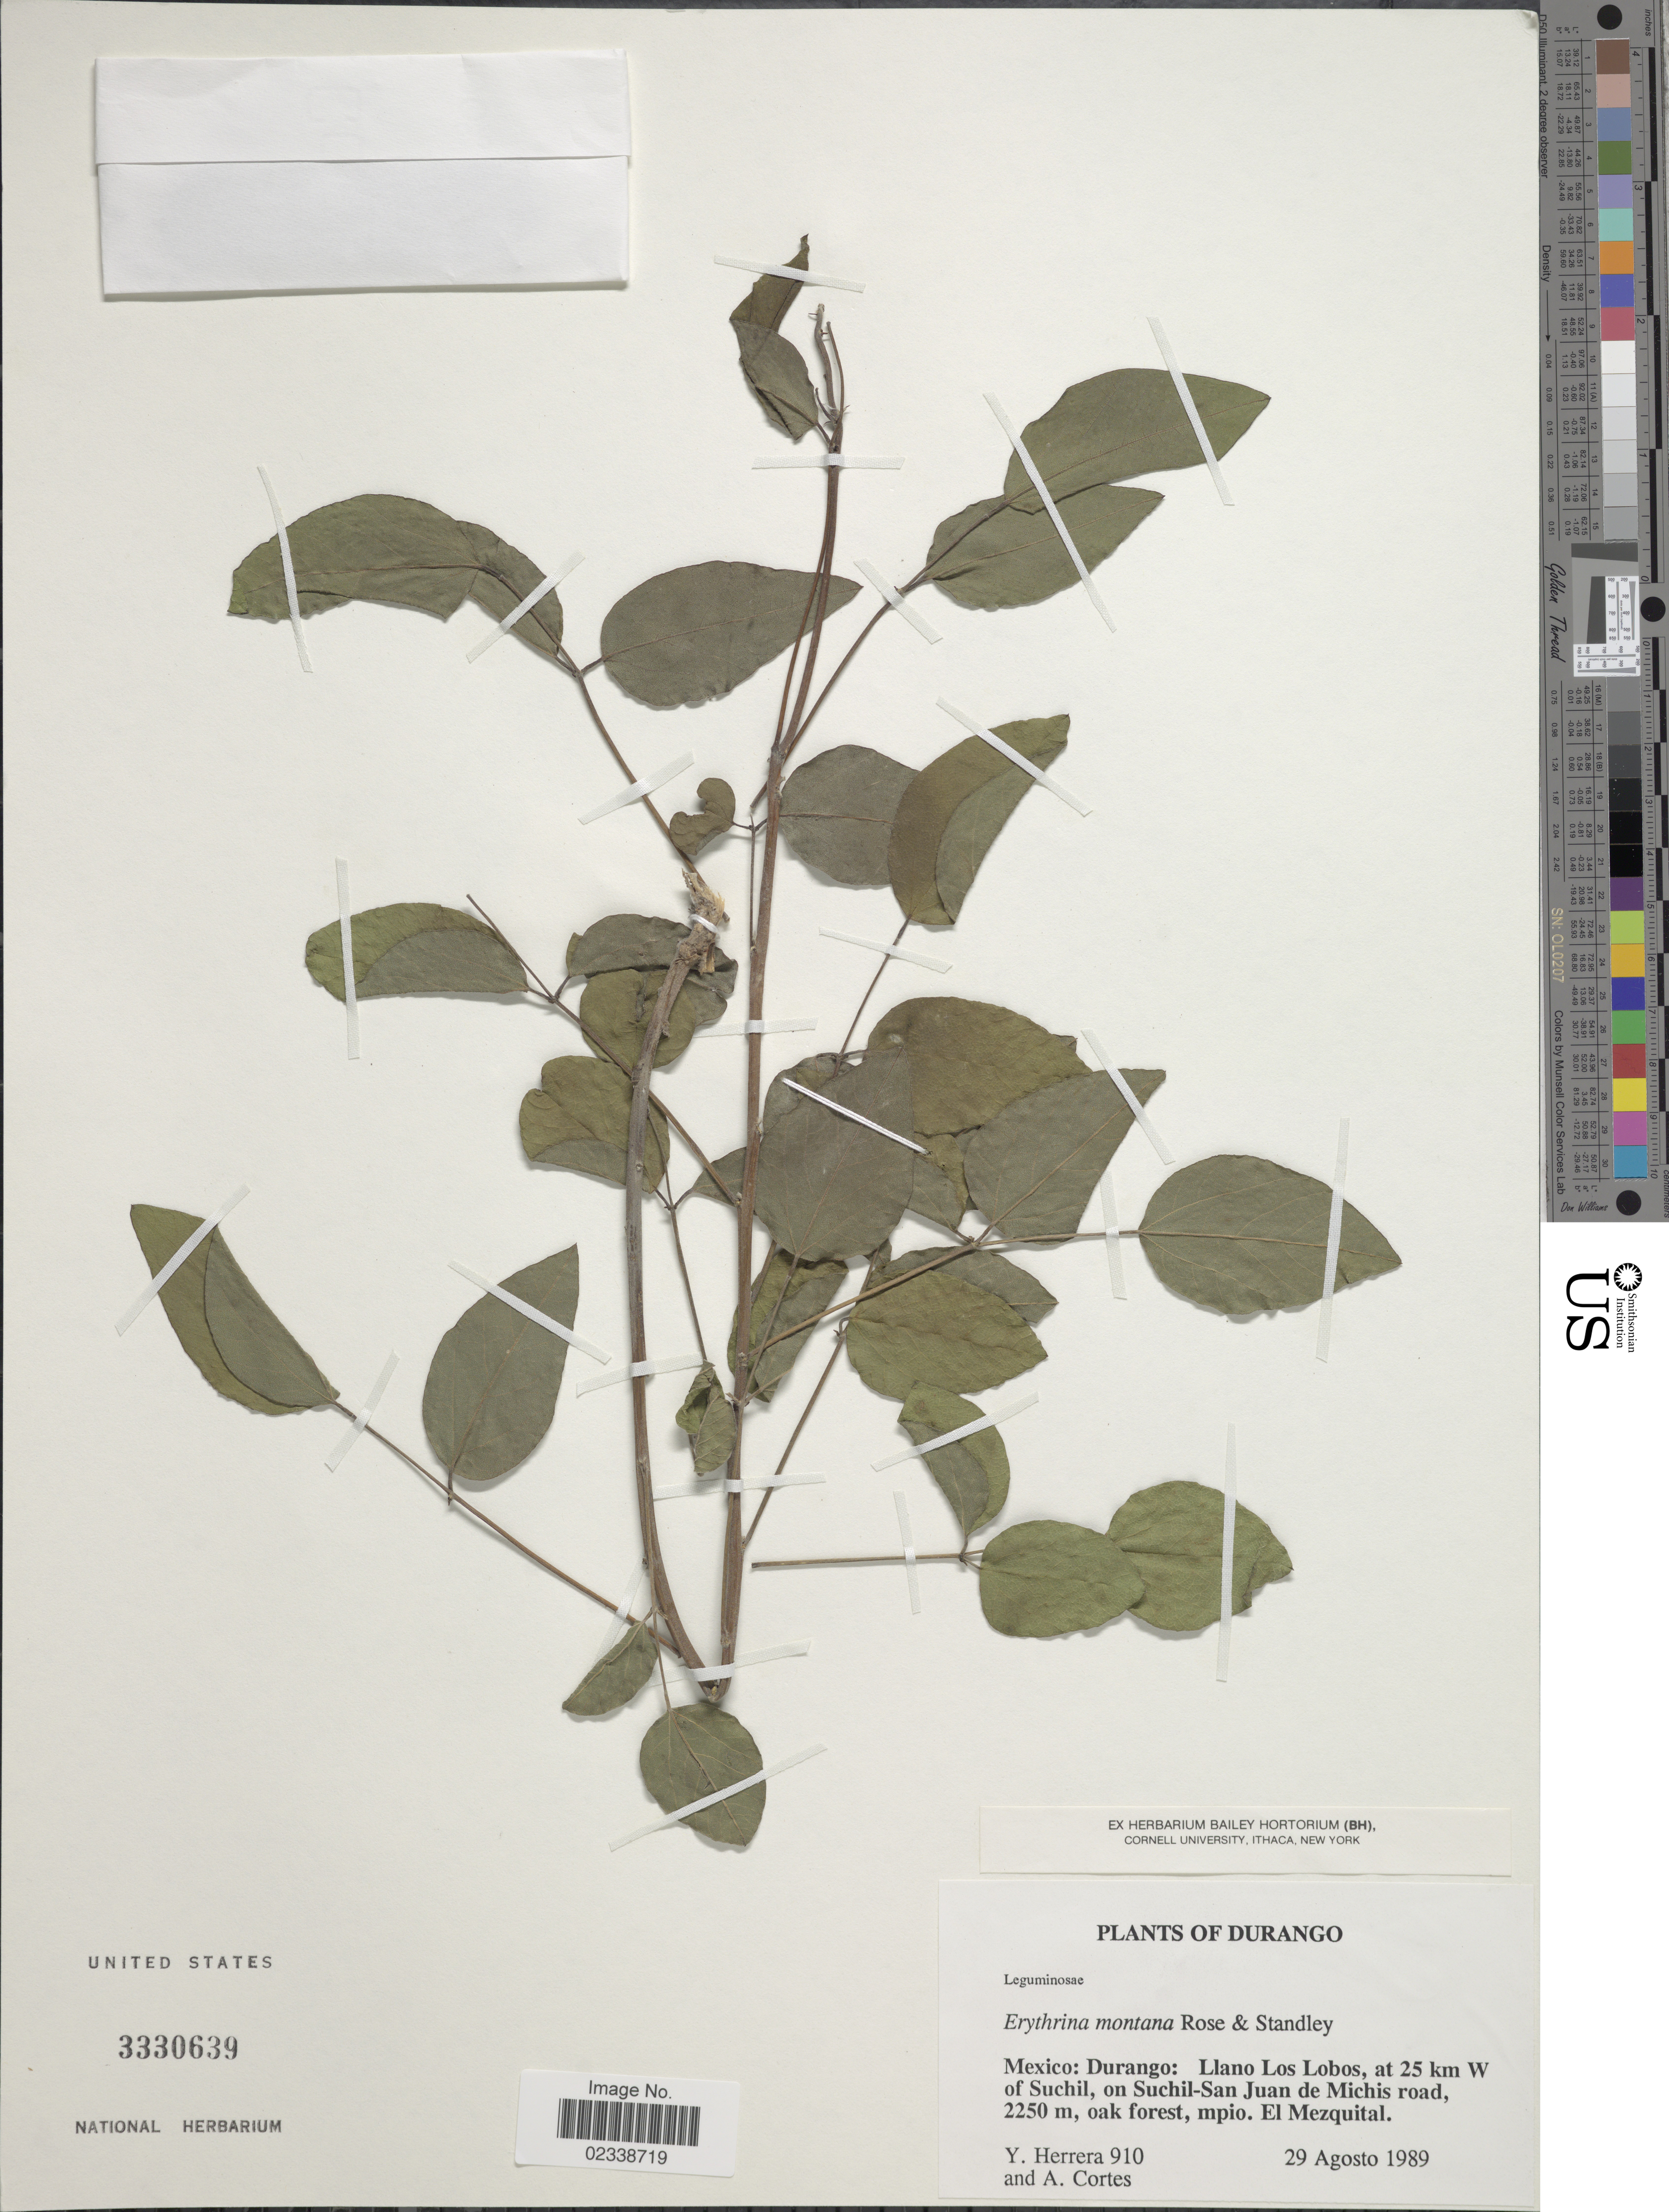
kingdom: Plantae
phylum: Tracheophyta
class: Magnoliopsida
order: Fabales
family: Fabaceae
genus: Erythrina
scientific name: Erythrina montana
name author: Rose & Standl.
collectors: Y. Herrera Arrieta & A. Cortès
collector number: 910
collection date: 1989-08-29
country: Mexico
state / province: Durango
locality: Llano Los Lobos, at 25 km W of Suchil, on Suchil-San Juan de Michis road, Mpio. El Mezquital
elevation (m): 2250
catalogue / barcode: US 3330639